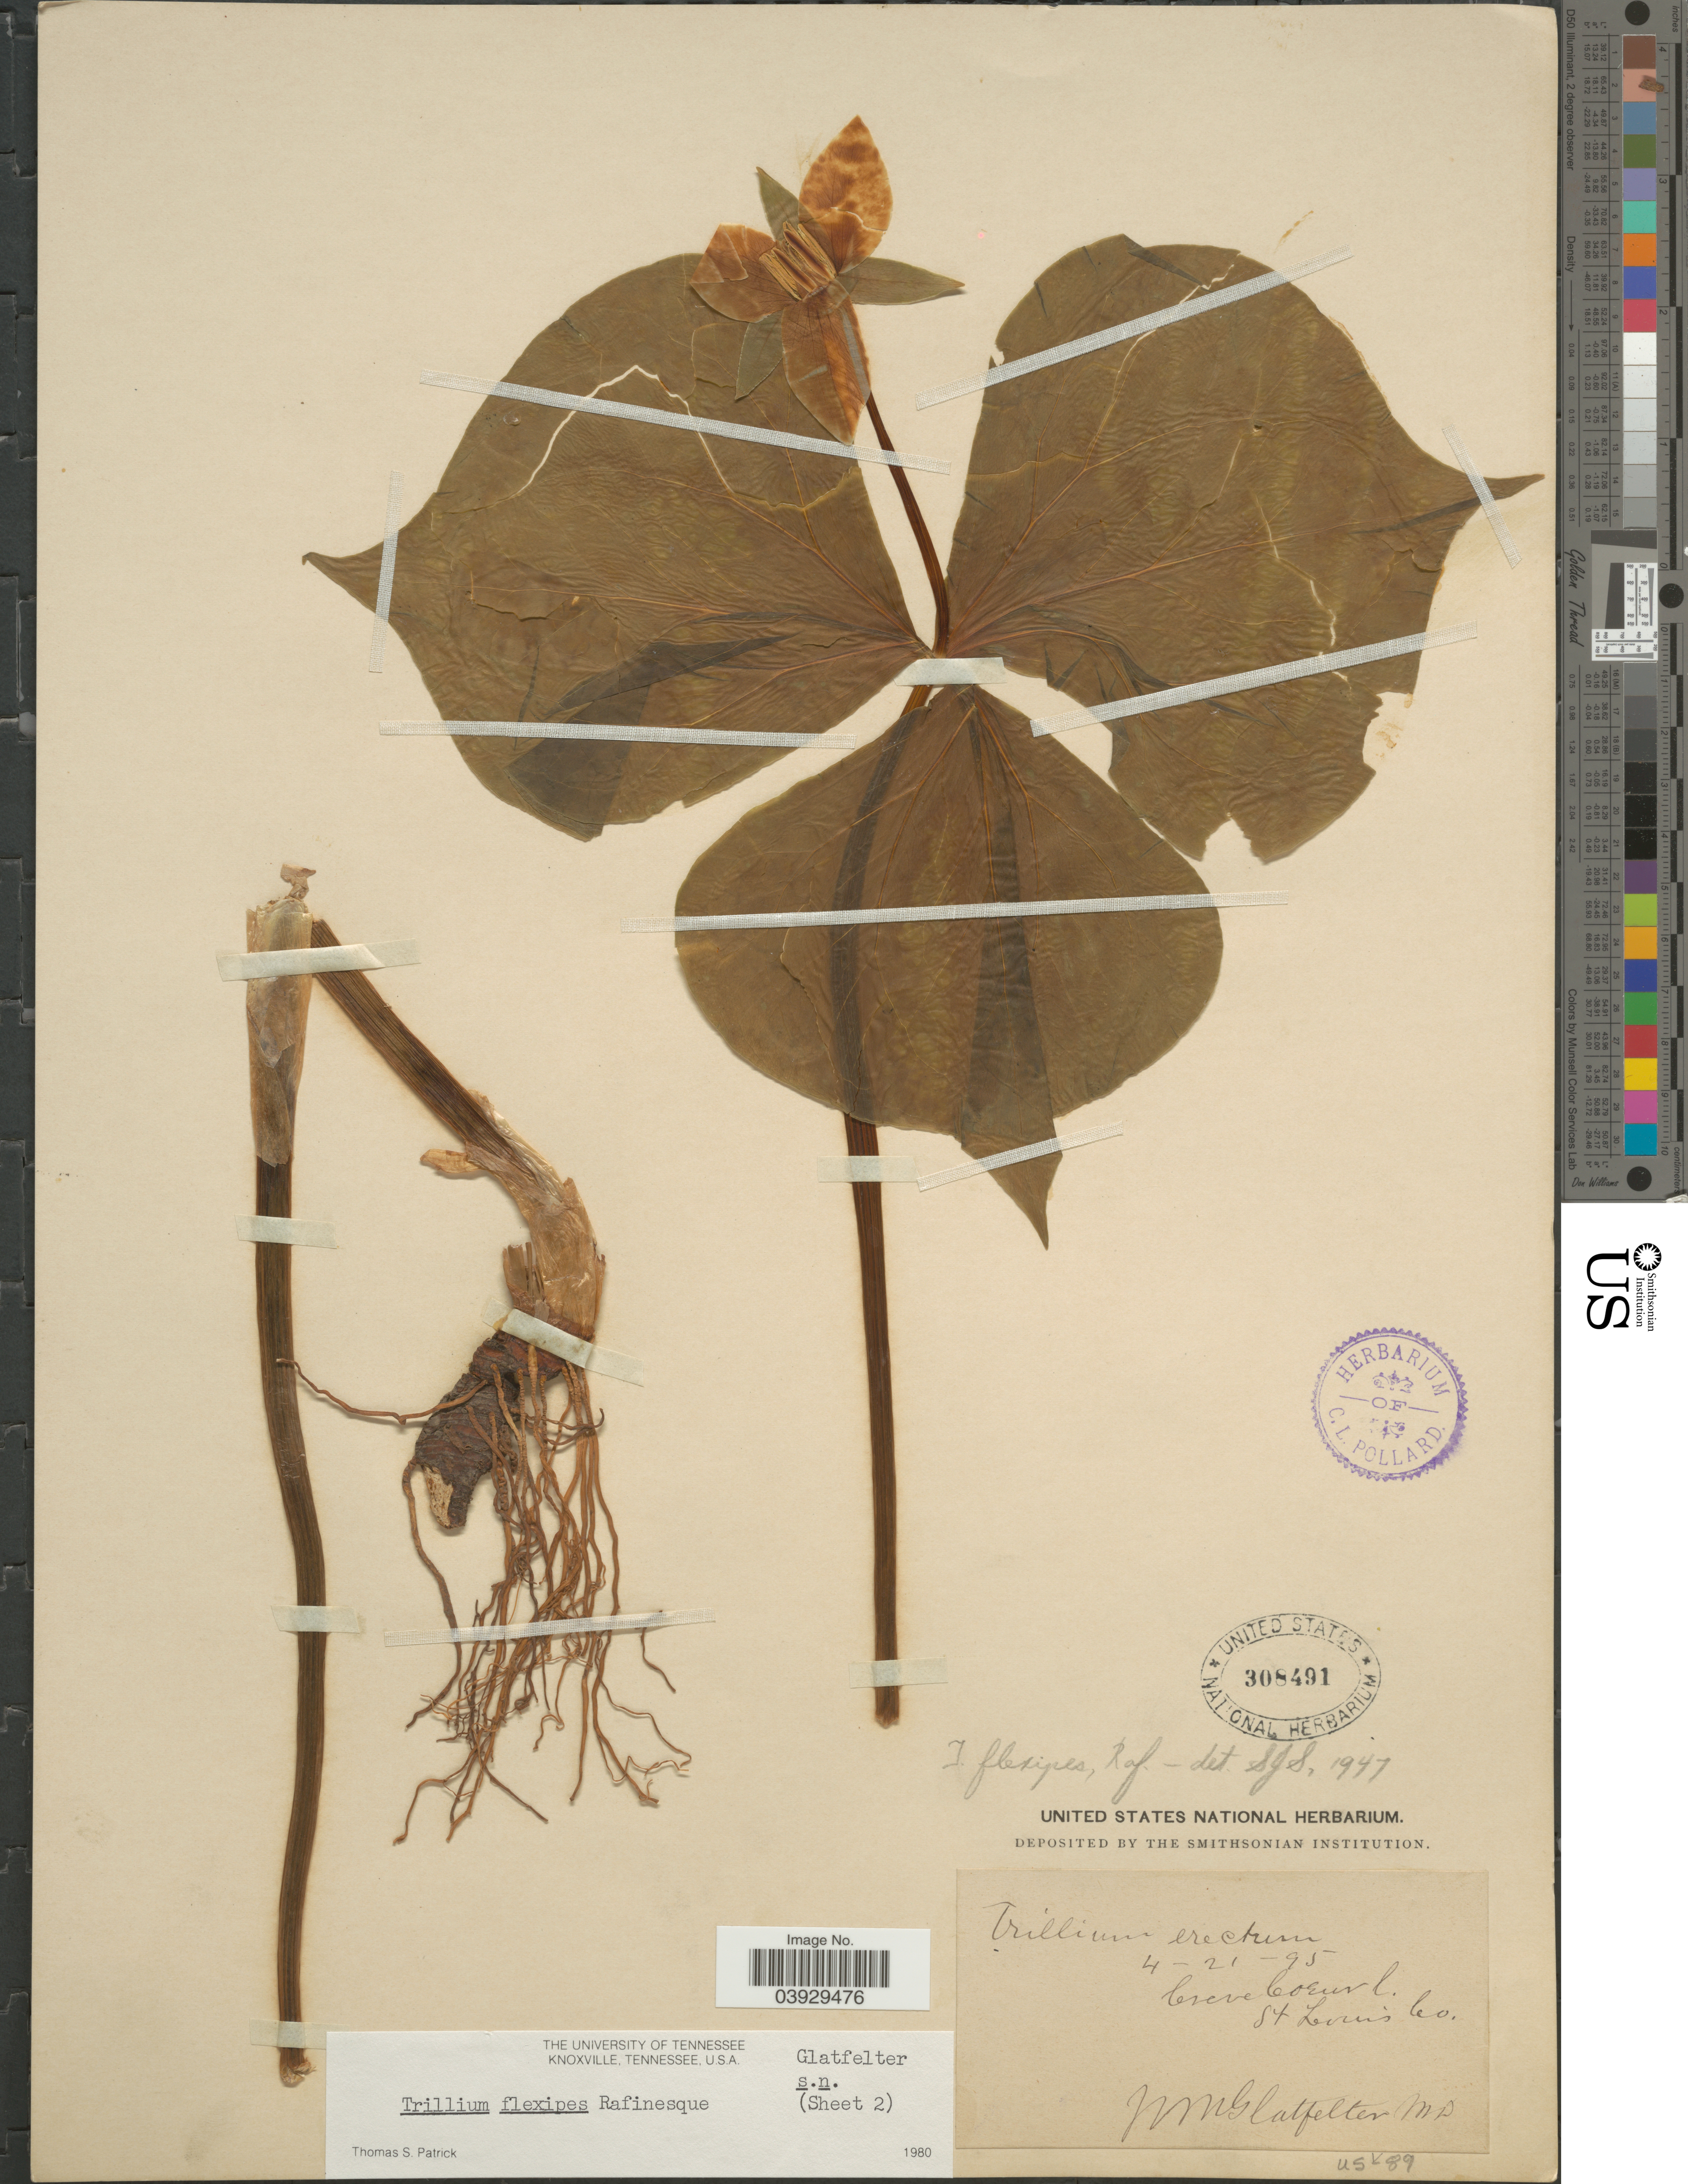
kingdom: Plantae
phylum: Tracheophyta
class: Liliopsida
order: Liliales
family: Melanthiaceae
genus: Trillium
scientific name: Trillium flexipes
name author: Raf.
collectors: N. M. Glatfelter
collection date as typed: Transcribed d/m/y: 21/4/95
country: United States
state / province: Missouri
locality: Creve Coeur L. St. Louis Co.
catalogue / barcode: US 308491